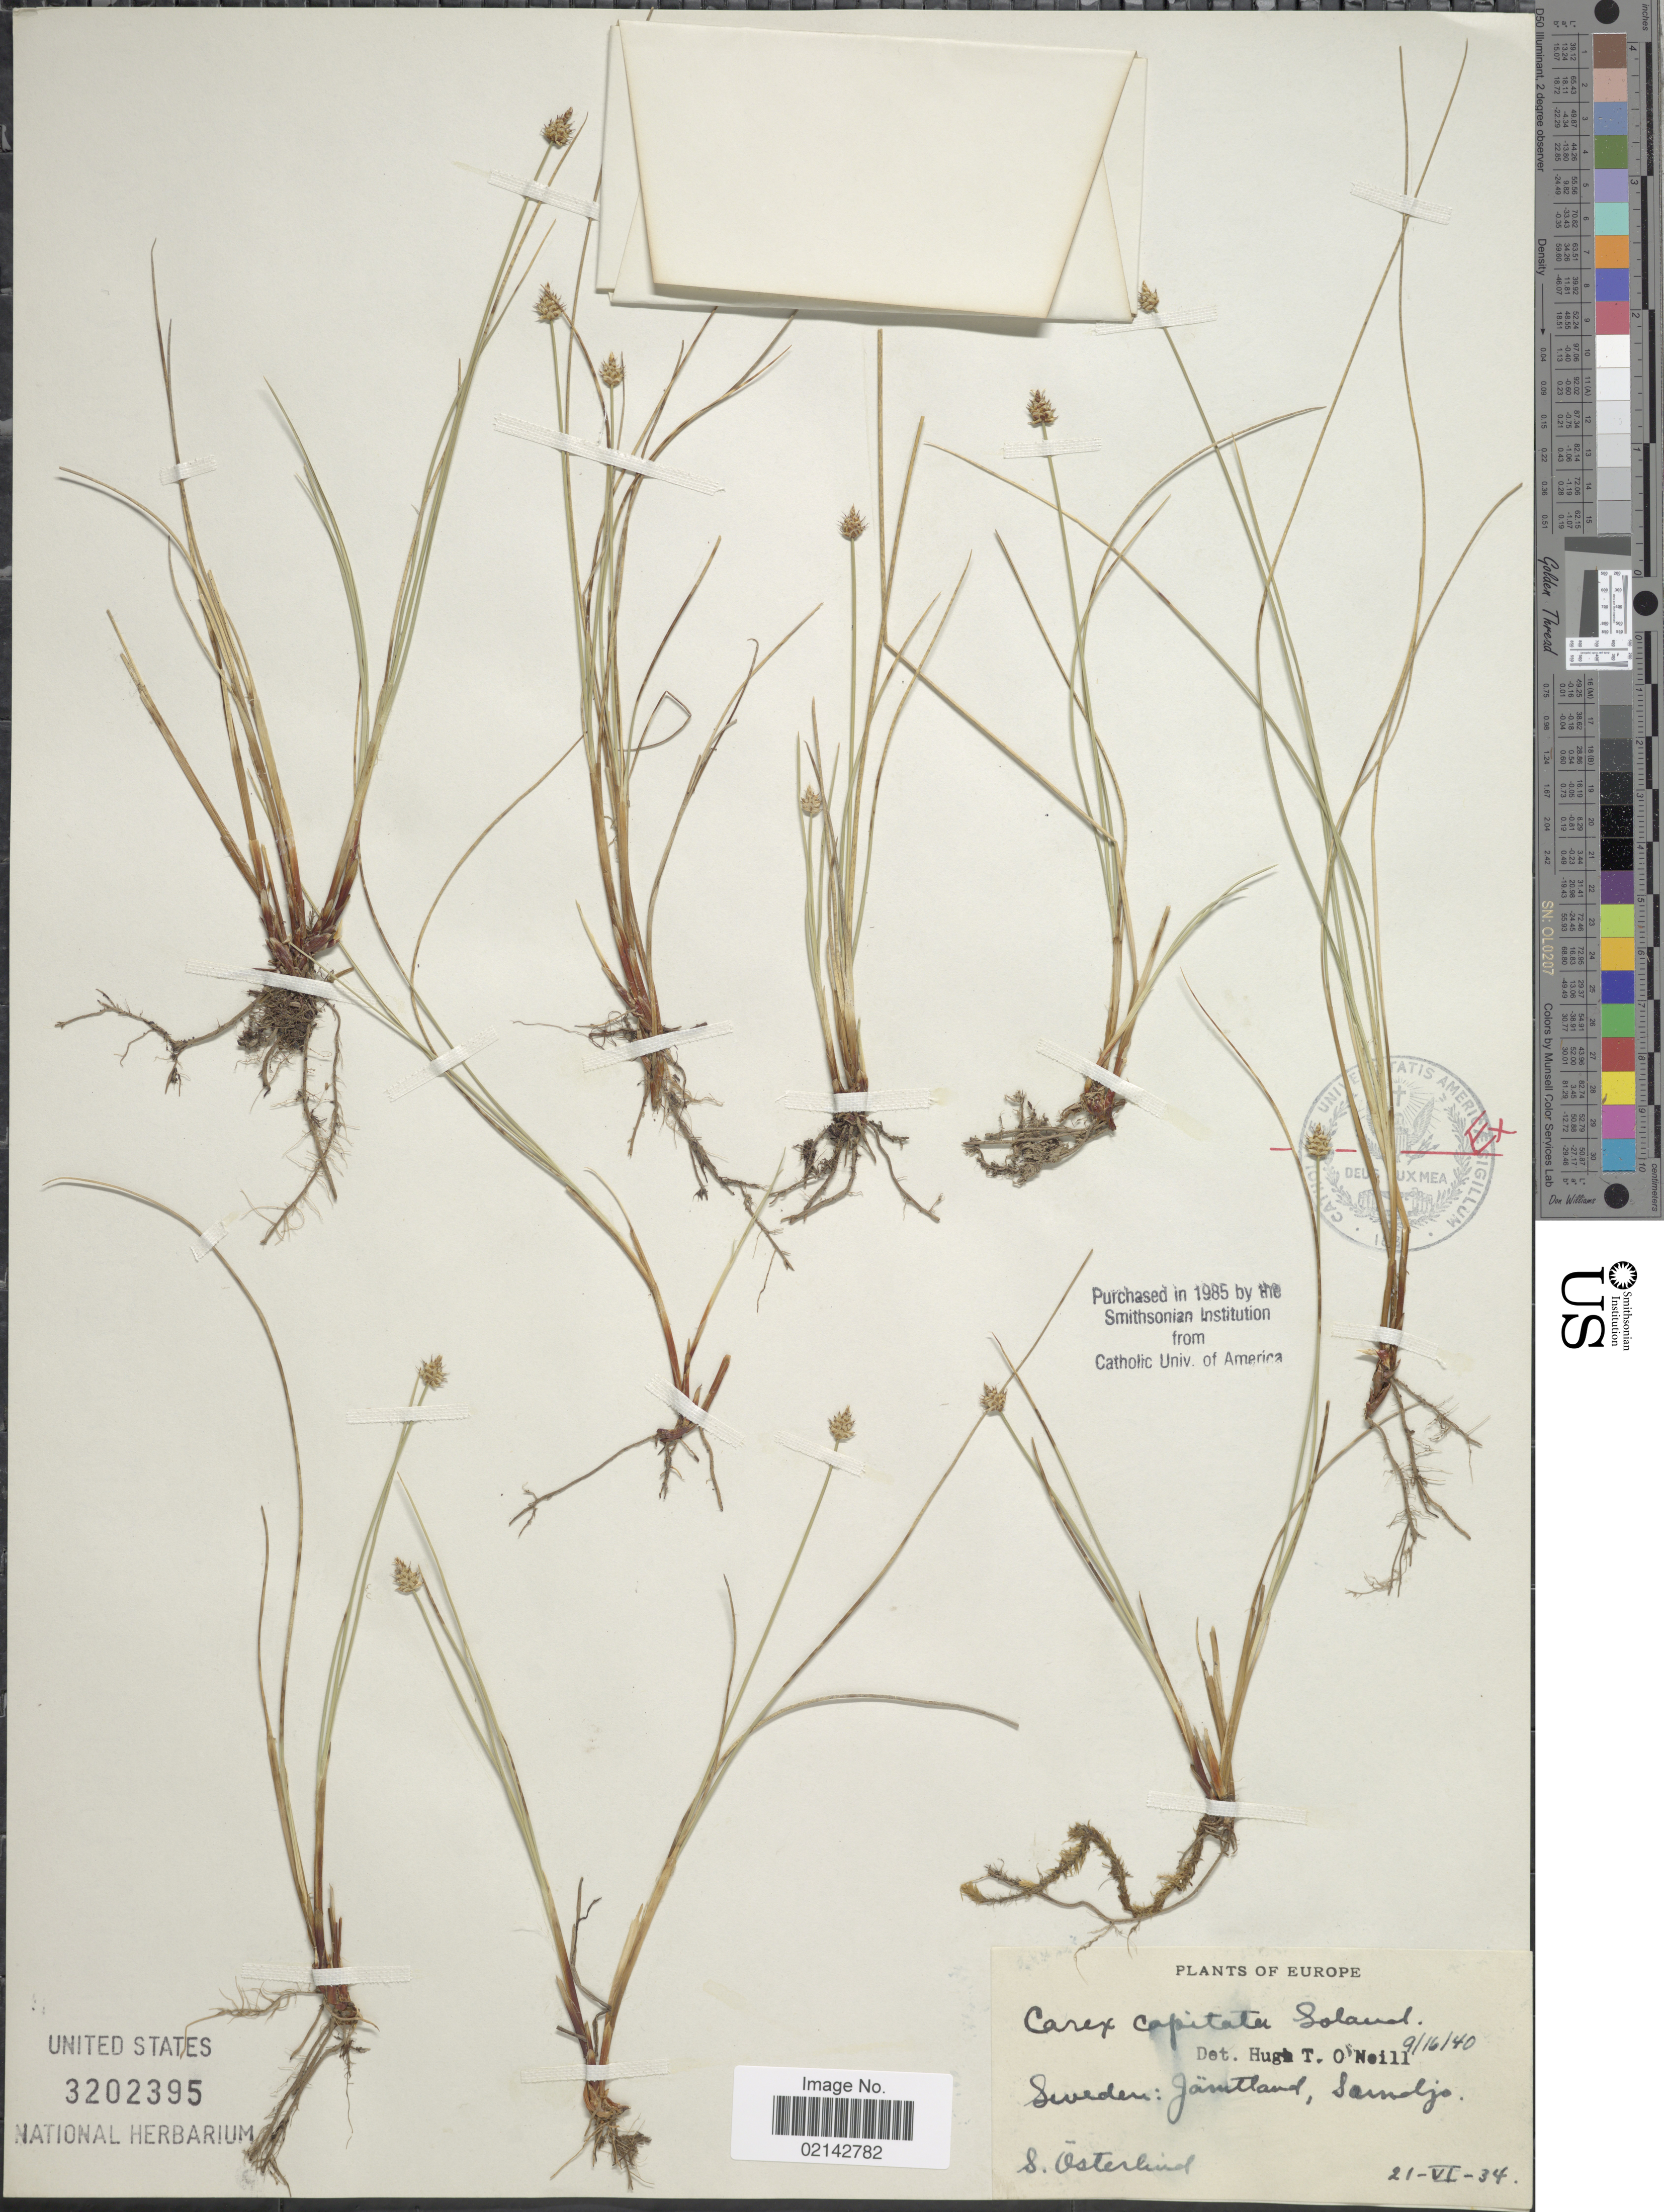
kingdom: Plantae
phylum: Tracheophyta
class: Liliopsida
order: Poales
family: Cyperaceae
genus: Carex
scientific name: Carex capitata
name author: L.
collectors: S. Osterlind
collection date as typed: Transcribed d/m/y: 21/6/34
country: Sweden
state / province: Jämtland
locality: Sandsjo.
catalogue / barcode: US 3202395